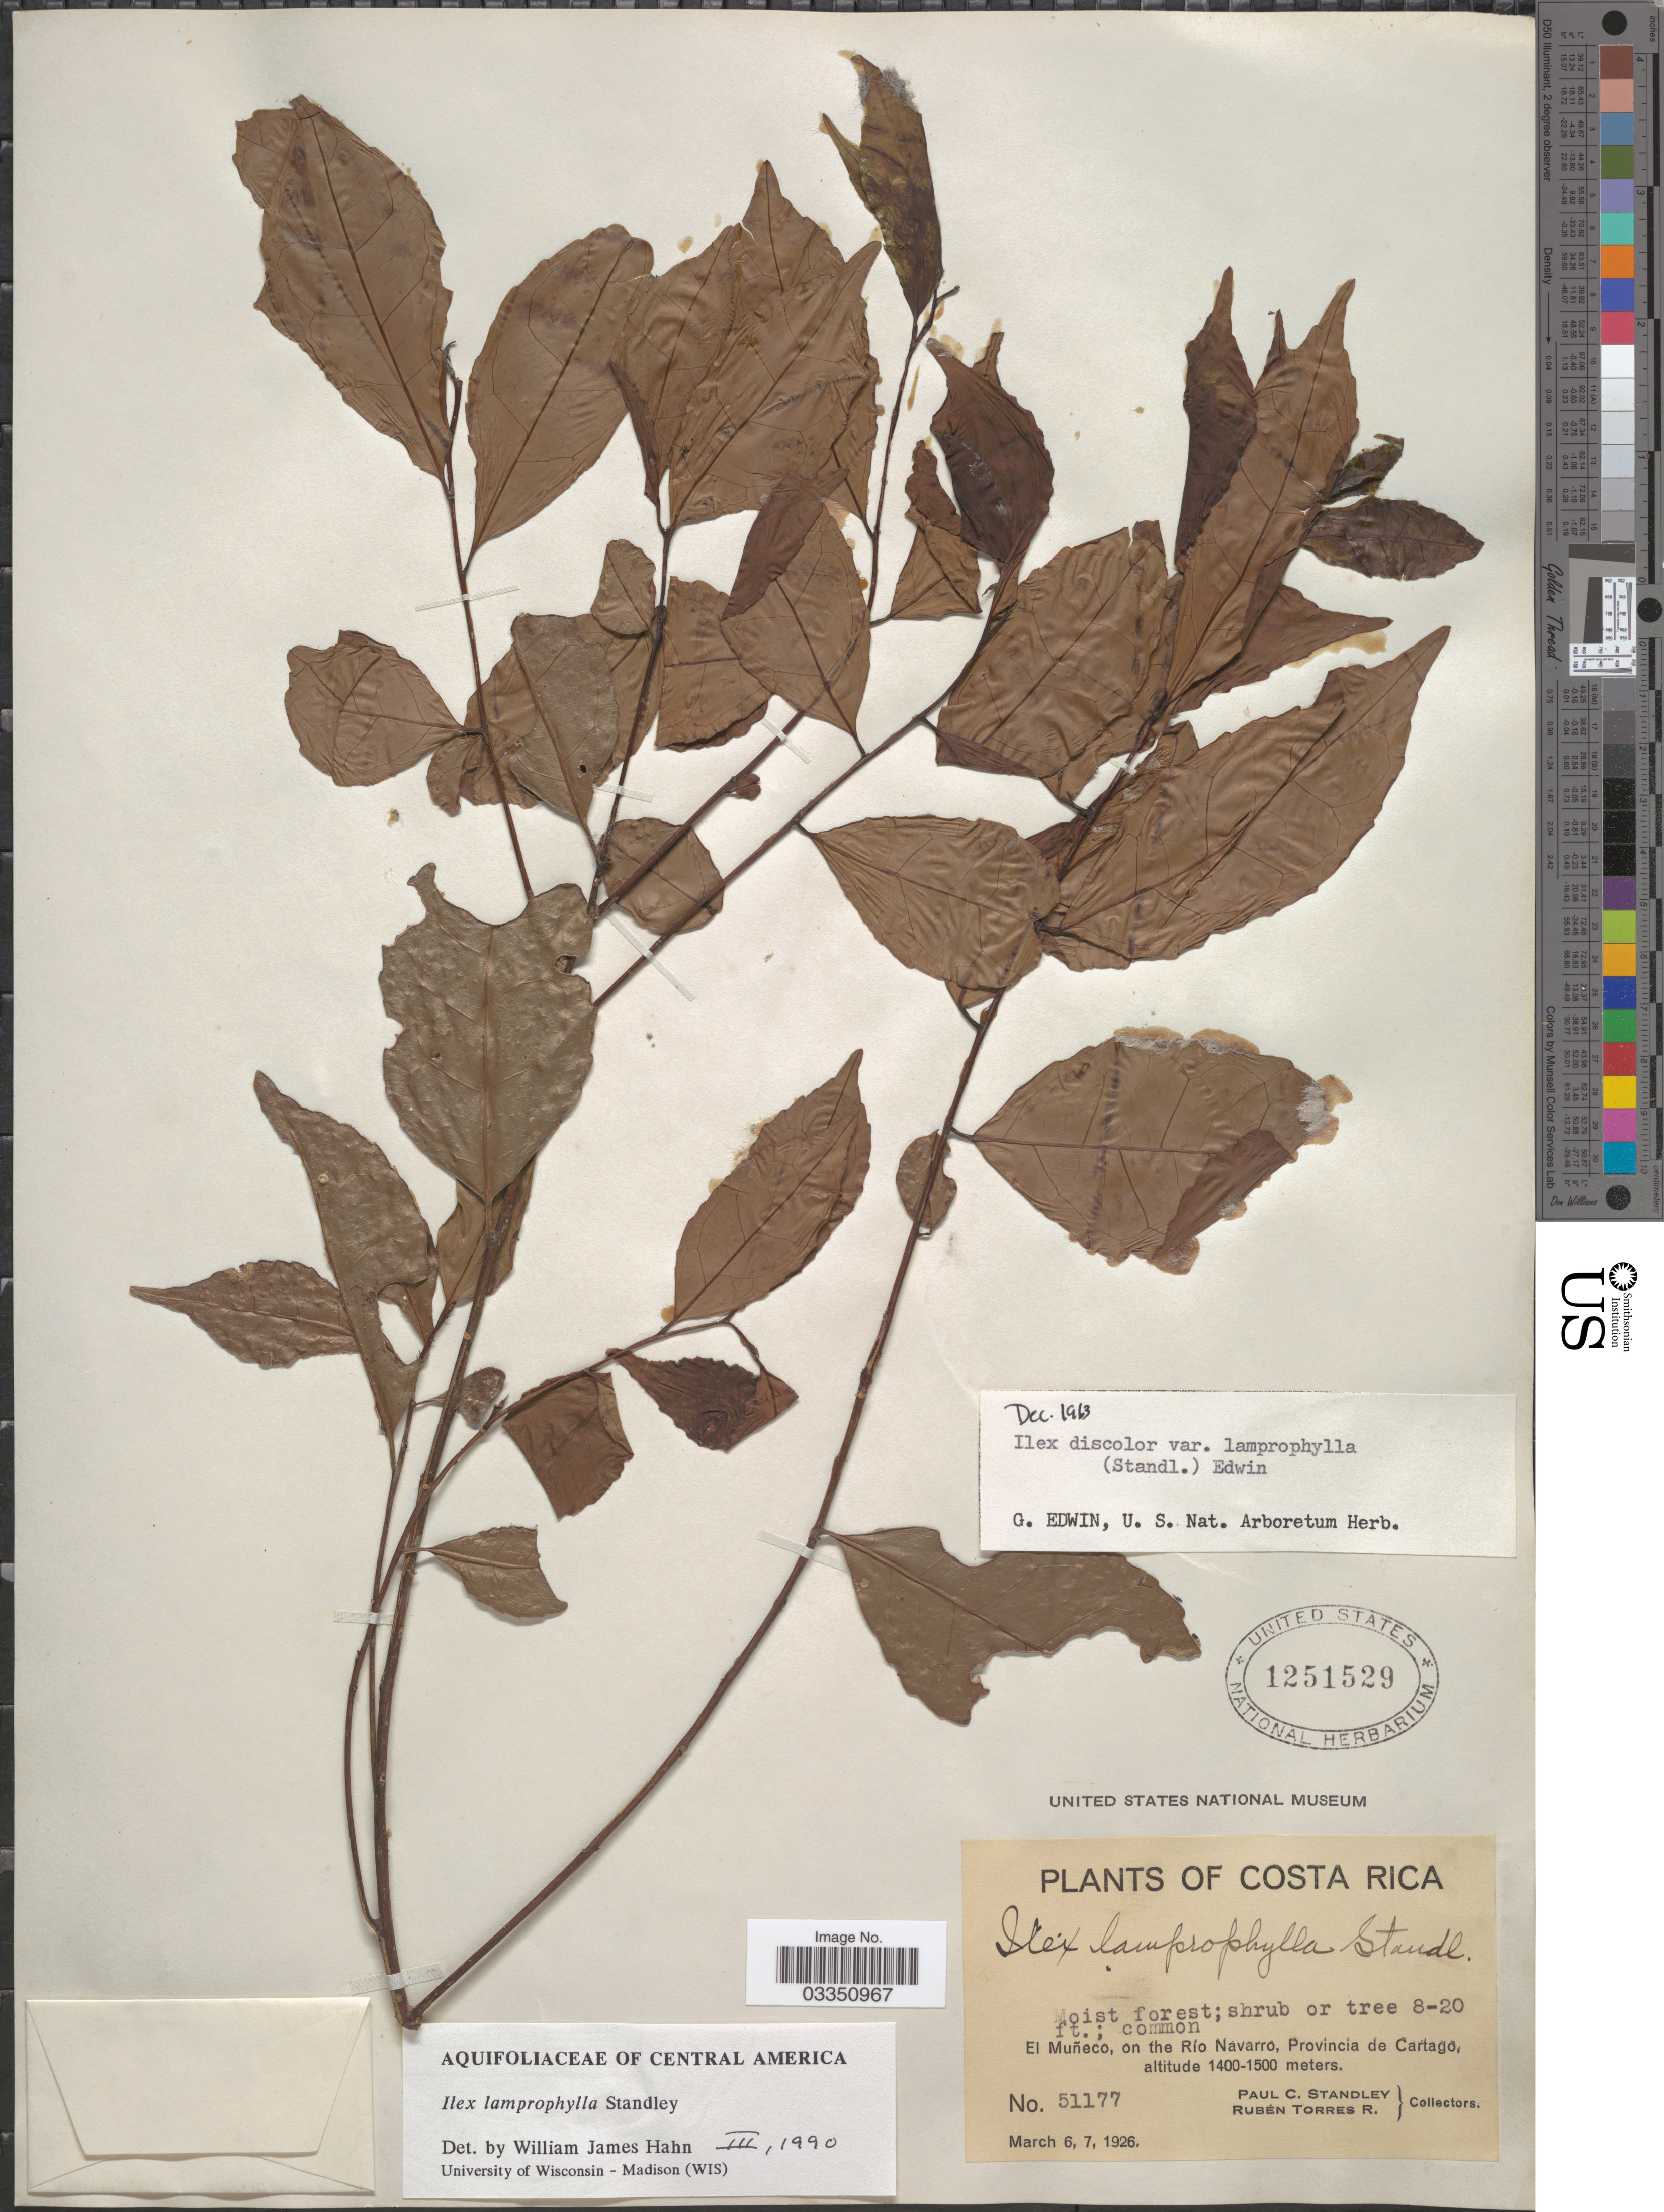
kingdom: Plantae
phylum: Tracheophyta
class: Magnoliopsida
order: Aquifoliales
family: Aquifoliaceae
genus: Ilex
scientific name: Ilex lamprophylla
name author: Standl.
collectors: P. C. Standley & R. Torres Rojas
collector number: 51177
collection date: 1926-03-06/1926-03-07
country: Costa Rica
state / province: Cartago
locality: El Muñeco, on the Río Navarro.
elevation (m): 1400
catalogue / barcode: US 1251529